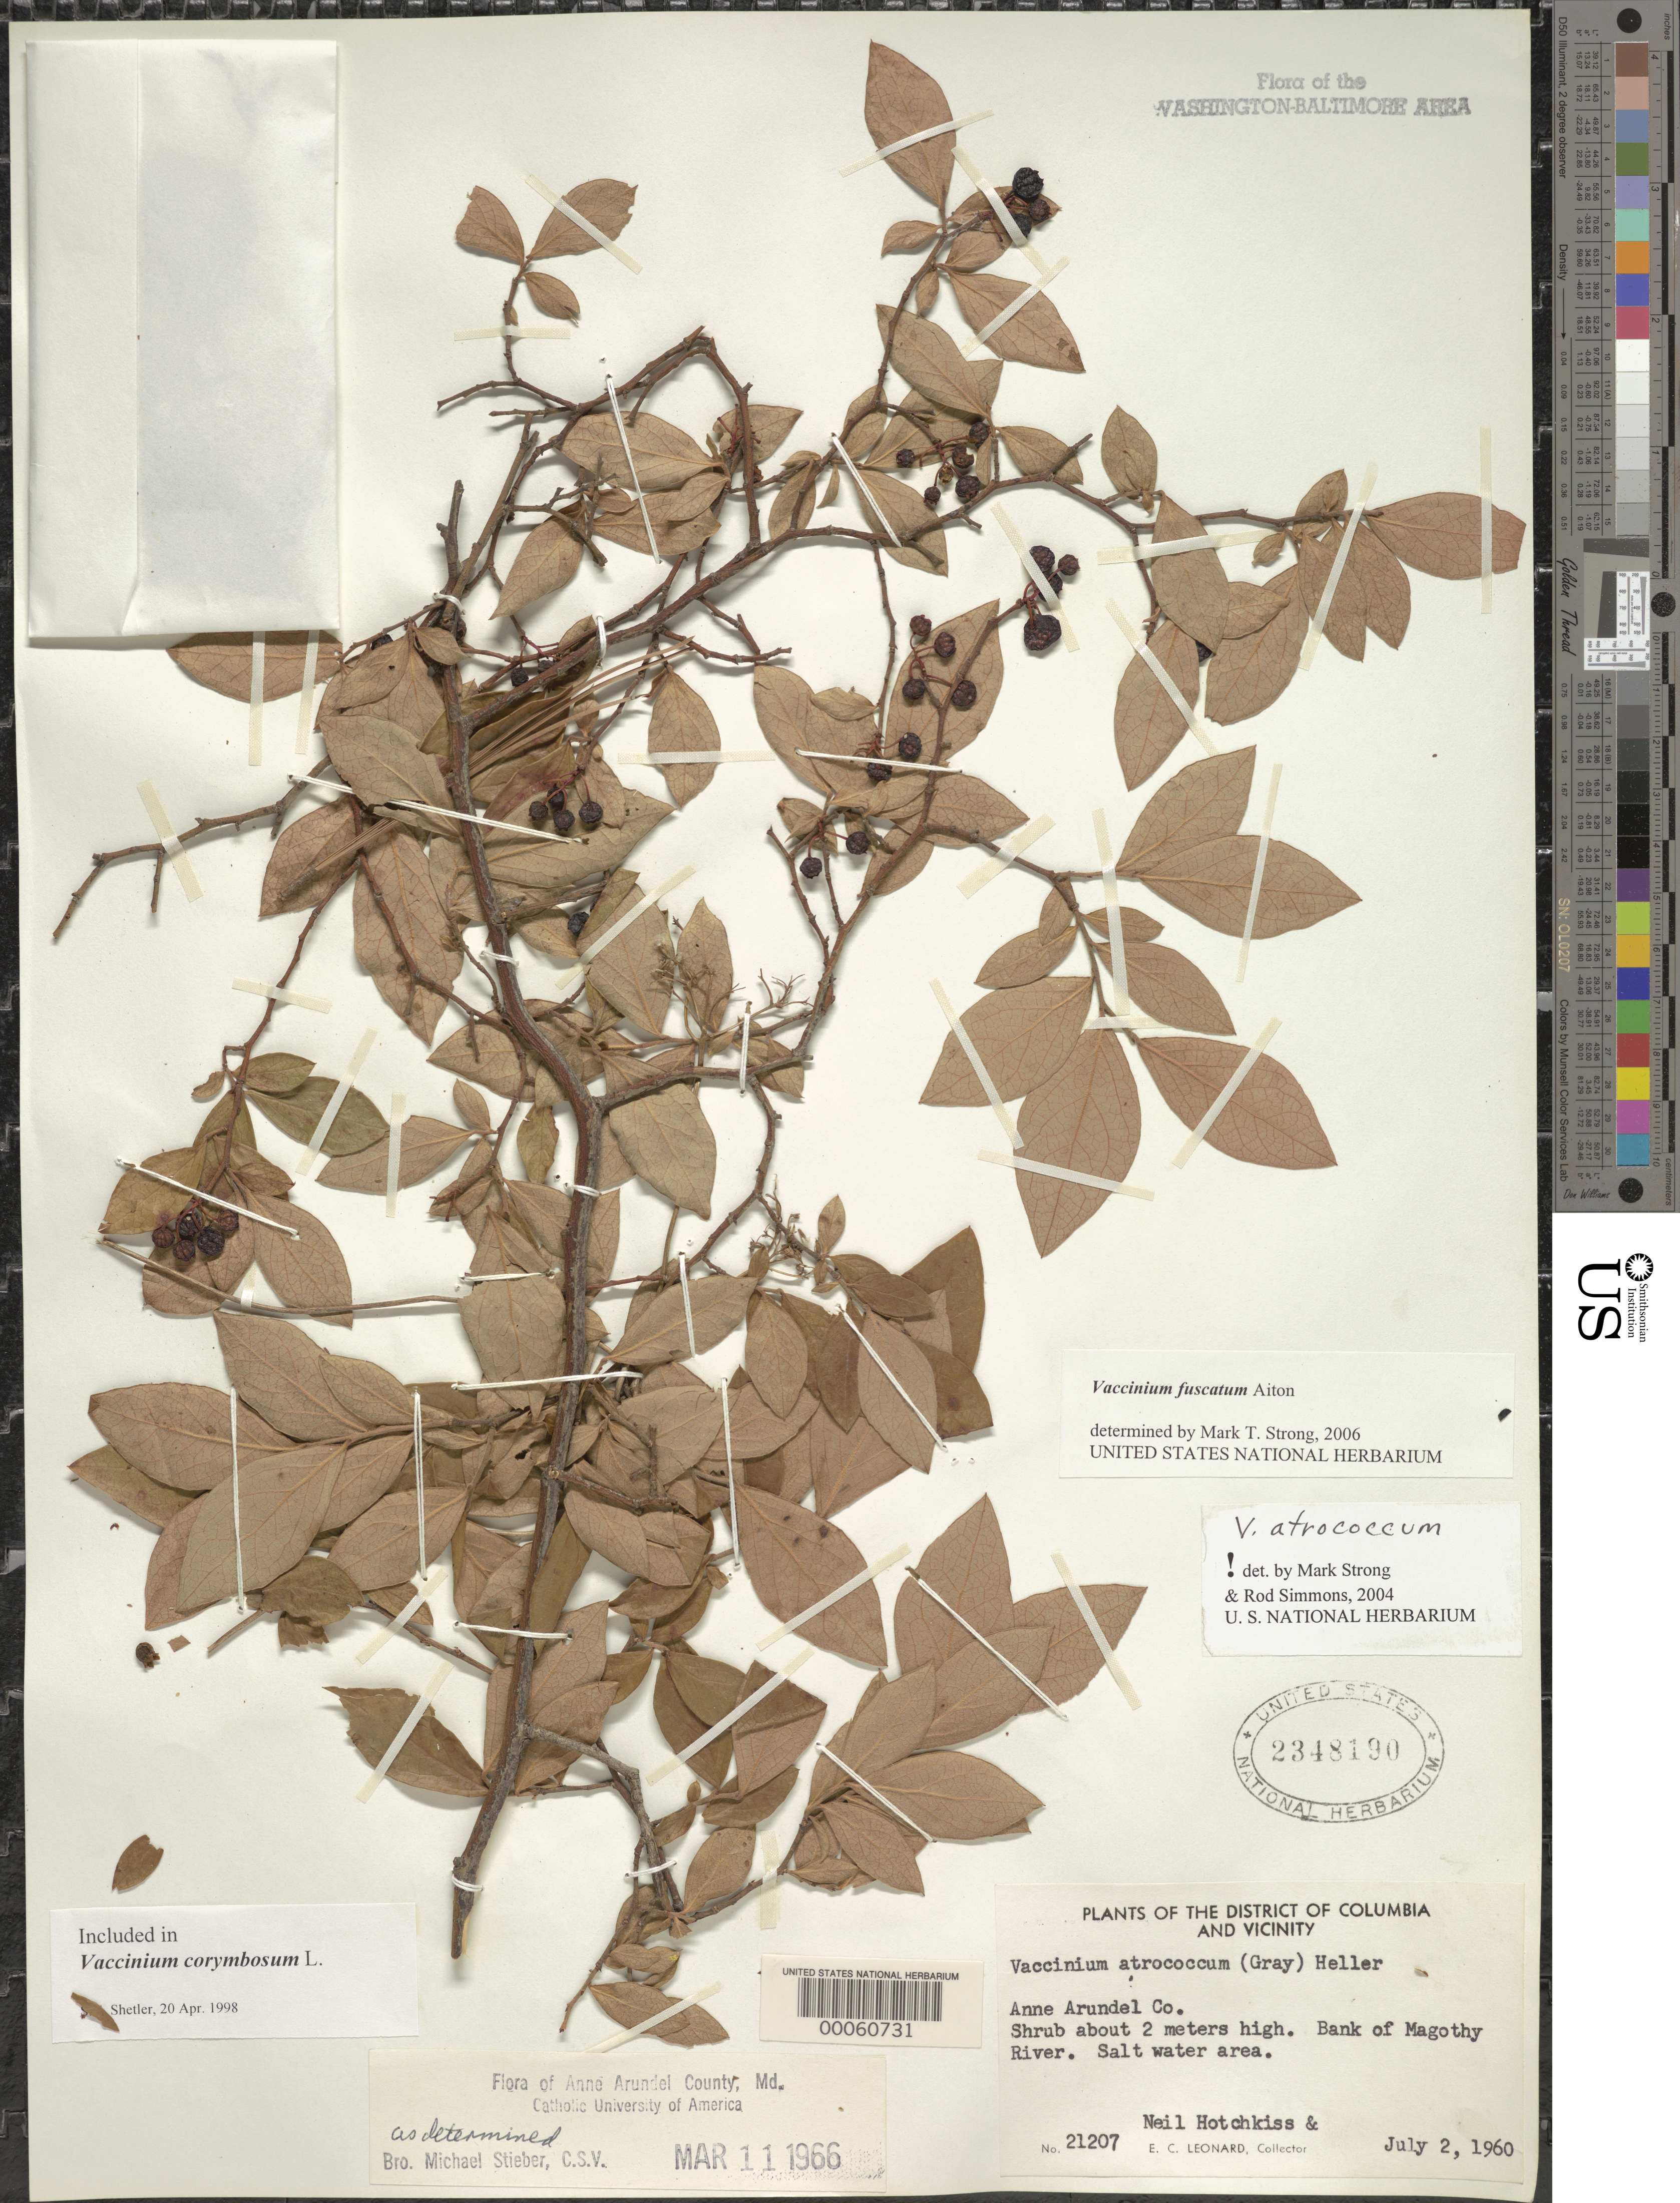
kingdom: Plantae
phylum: Tracheophyta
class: Magnoliopsida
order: Ericales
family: Ericaceae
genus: Vaccinium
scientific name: Vaccinium corymbosum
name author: L.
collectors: E. C. Leonard & N. Hotchkiss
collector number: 21207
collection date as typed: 02 Jul 1960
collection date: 1960-07-02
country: United States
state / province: Maryland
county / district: Anne Arundel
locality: Magothy River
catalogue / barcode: US 2348190